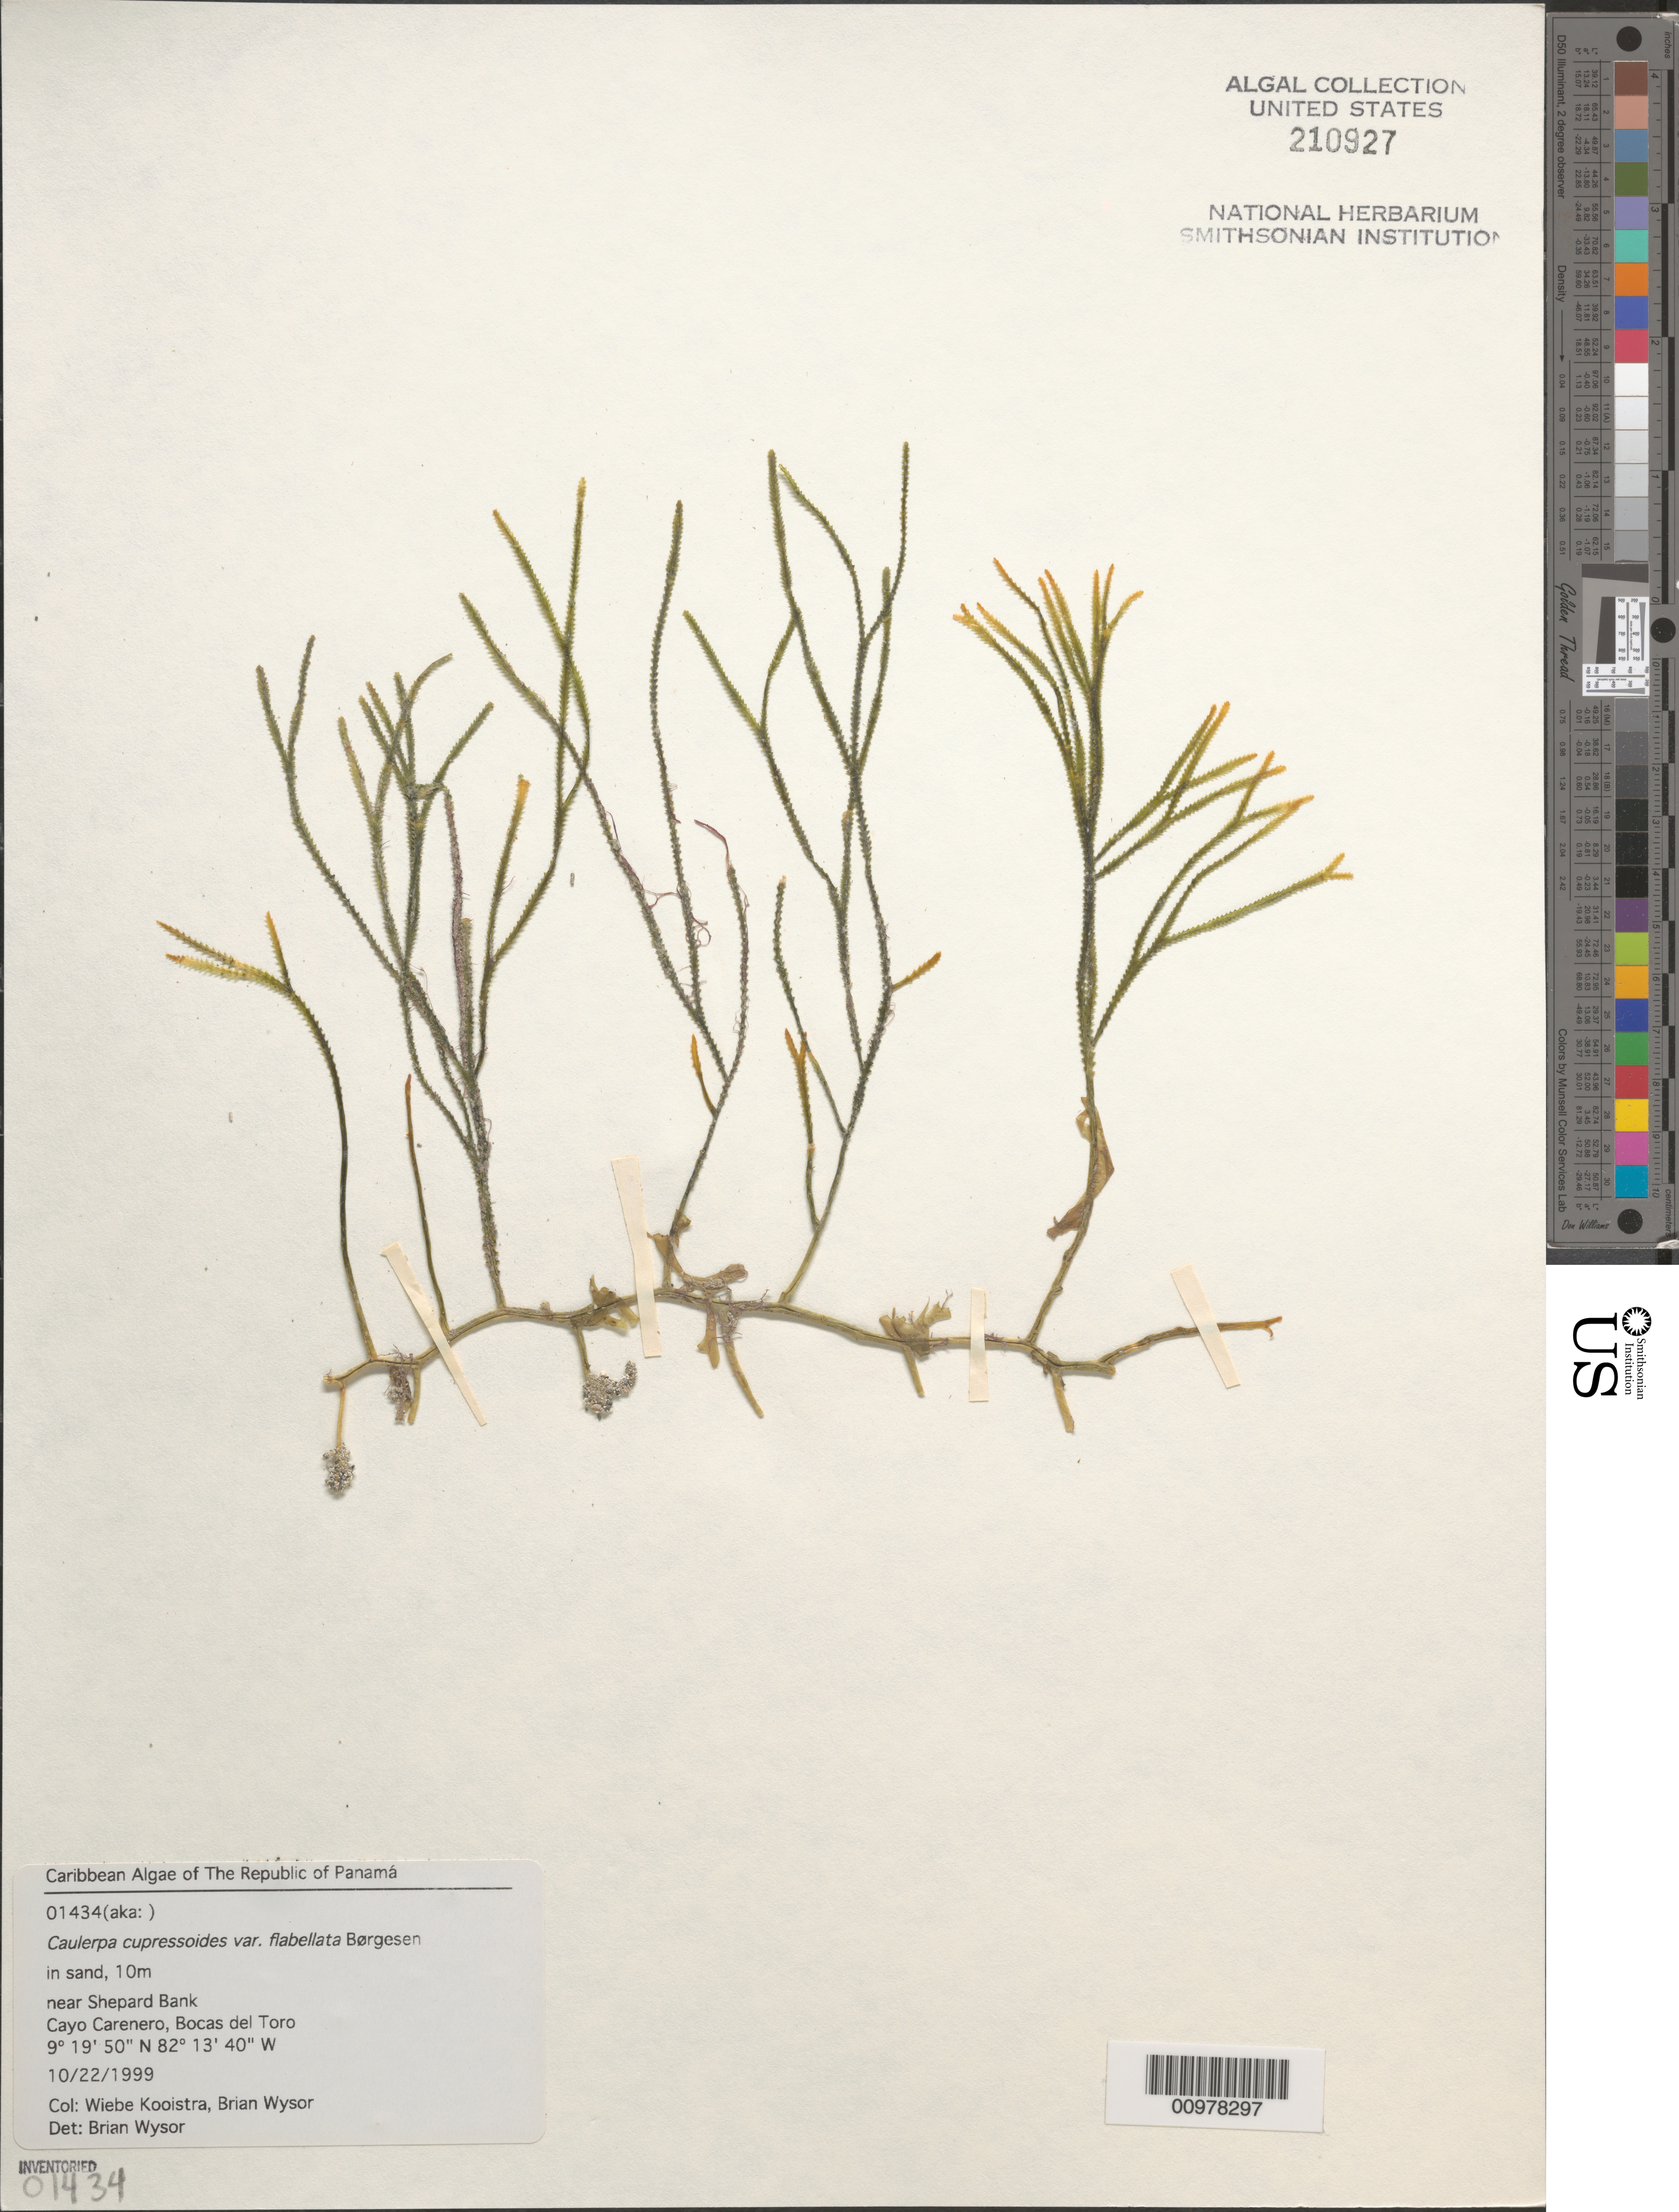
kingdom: Plantae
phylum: Chlorophyta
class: Ulvophyceae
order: Bryopsidales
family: Caulerpaceae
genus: Caulerpa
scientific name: Caulerpa cupressoides var. flabellata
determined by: Wysor, B.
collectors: B. Wysor & W. Kooistra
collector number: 01434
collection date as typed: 22 Oct 1999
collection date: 1999-10-22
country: Panama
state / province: Bocas del Toro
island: Cayo Carenero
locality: Near Shepard Bank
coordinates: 9 19' 50" N, 82 13' 40" W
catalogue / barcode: US 210927